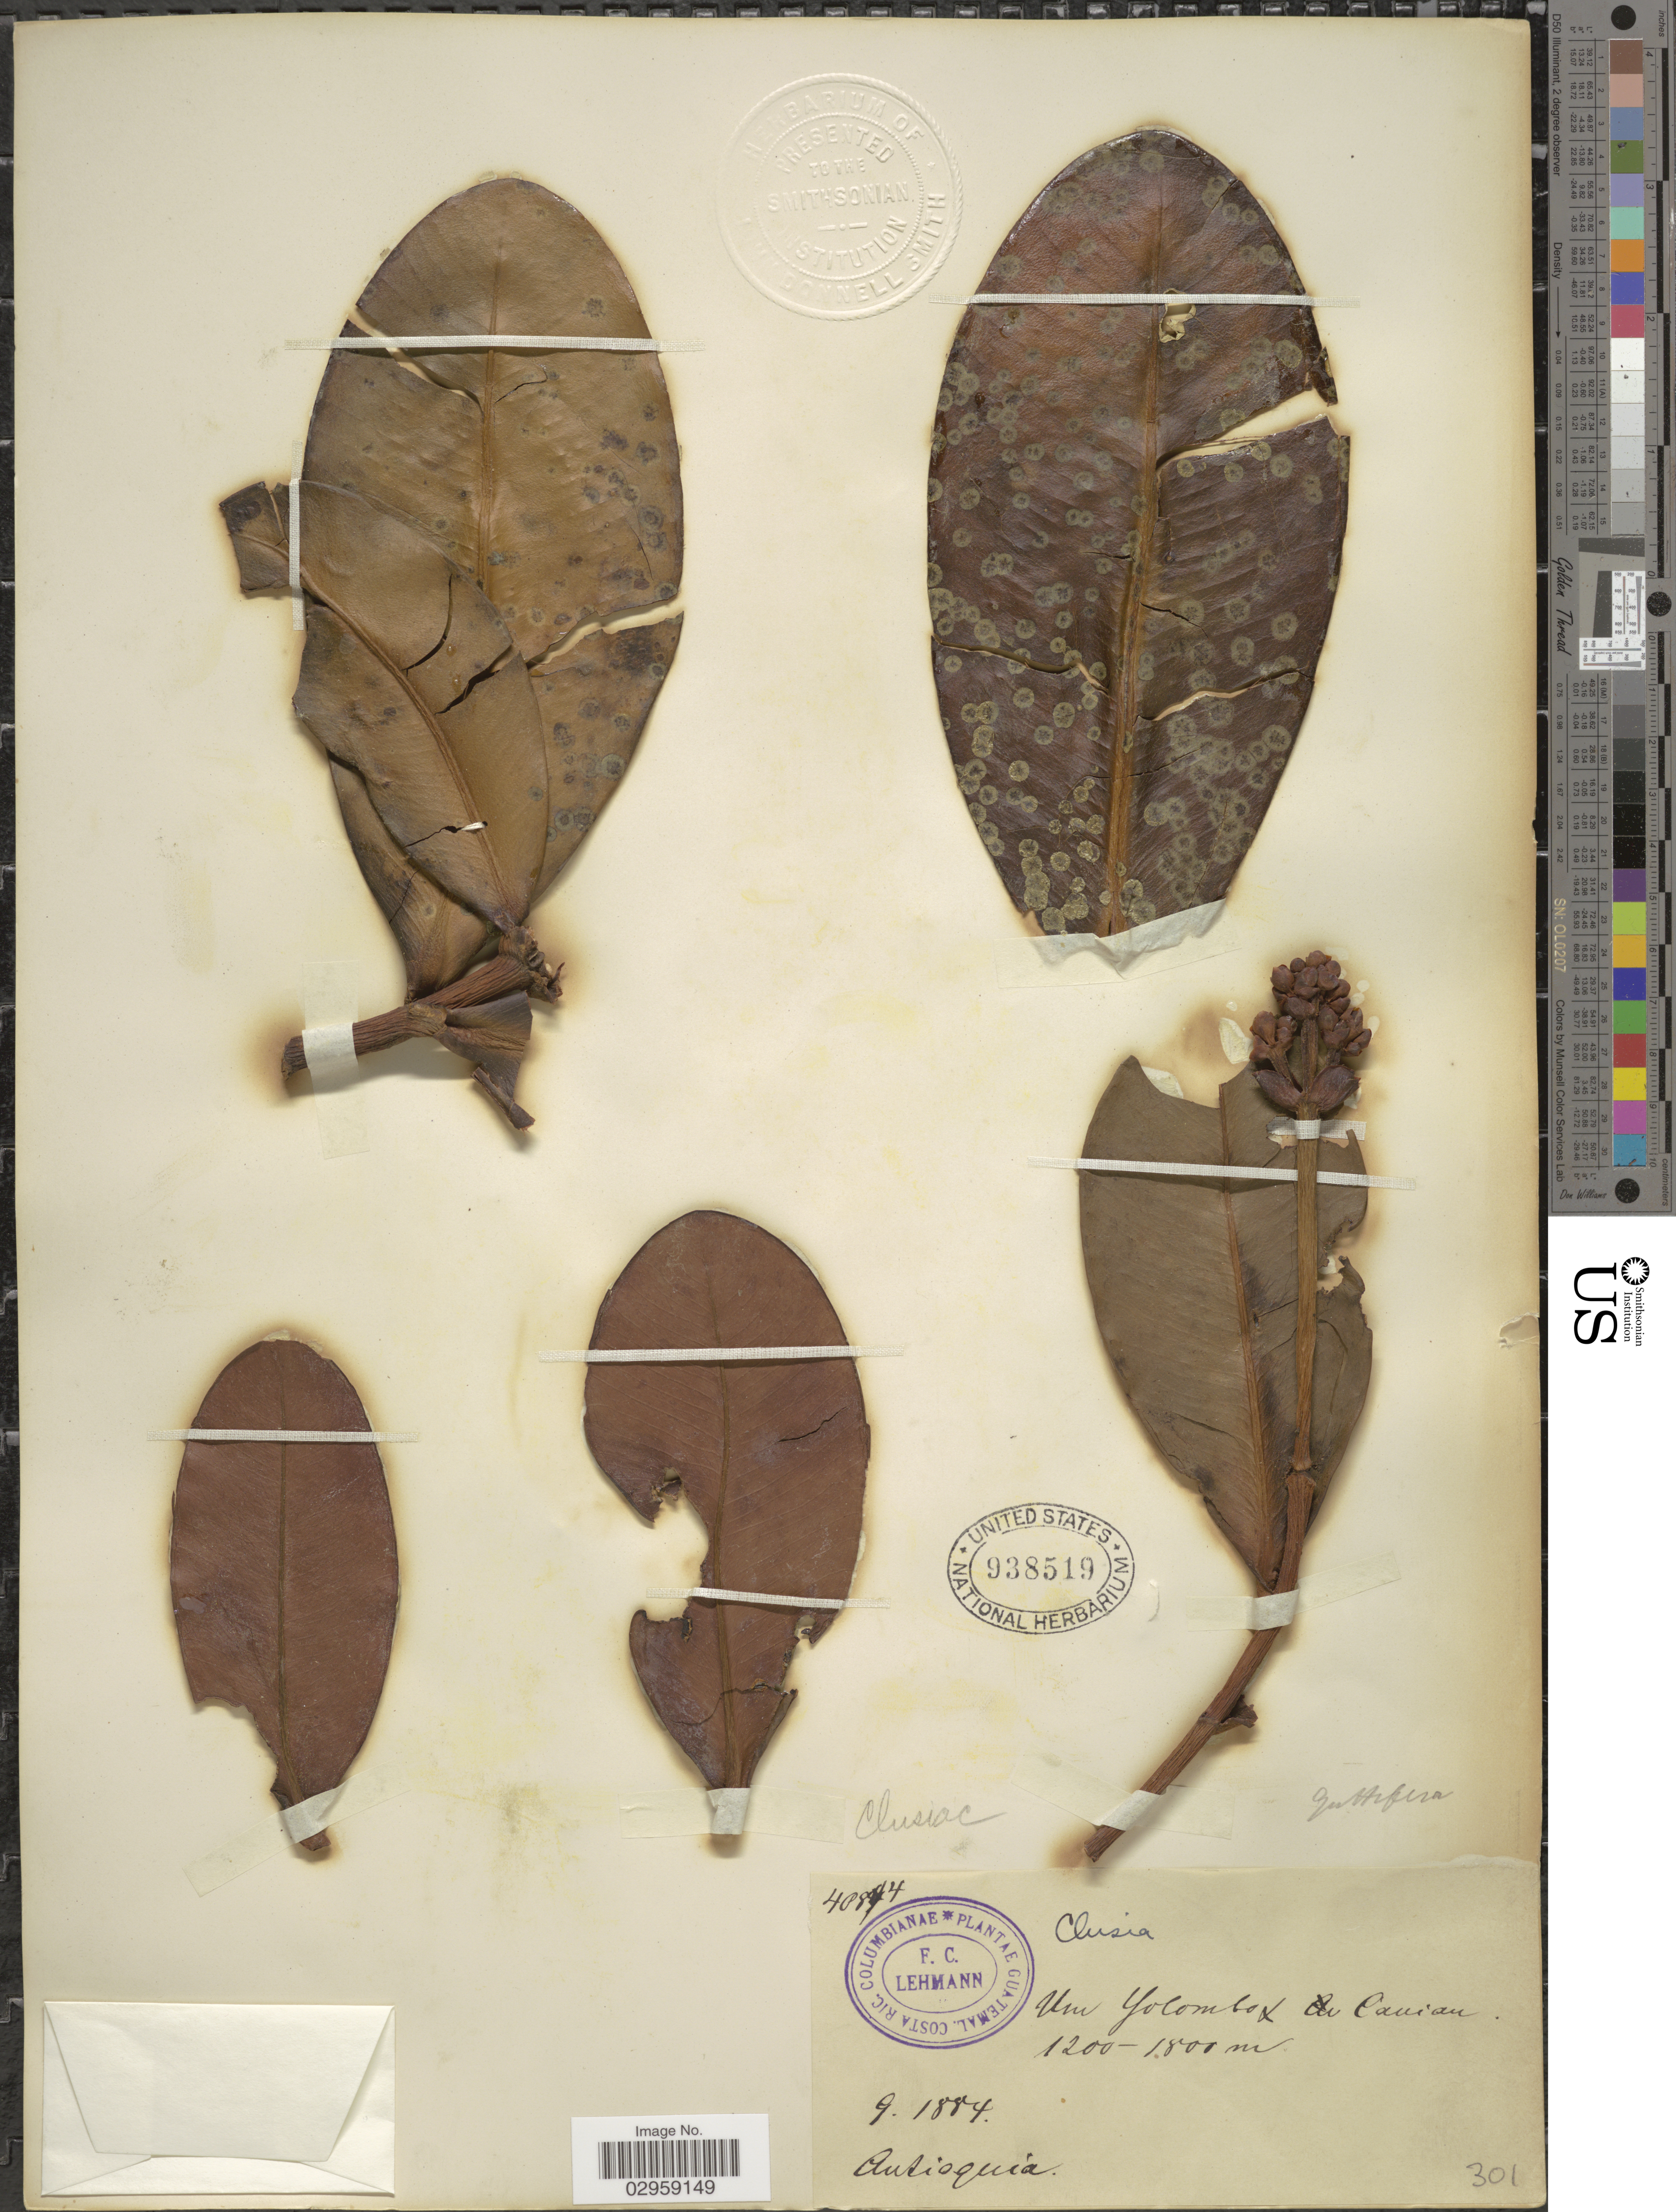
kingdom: Plantae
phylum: Tracheophyta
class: Magnoliopsida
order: Malpighiales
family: Clusiaceae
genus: Clusia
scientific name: Clusia articulata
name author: Vesque in A. DC.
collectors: F. C. Lehmann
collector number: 40874*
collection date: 1884-09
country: Colombia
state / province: Cauca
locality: Um Yolombo Caucan.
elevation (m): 1200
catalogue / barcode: US 938519